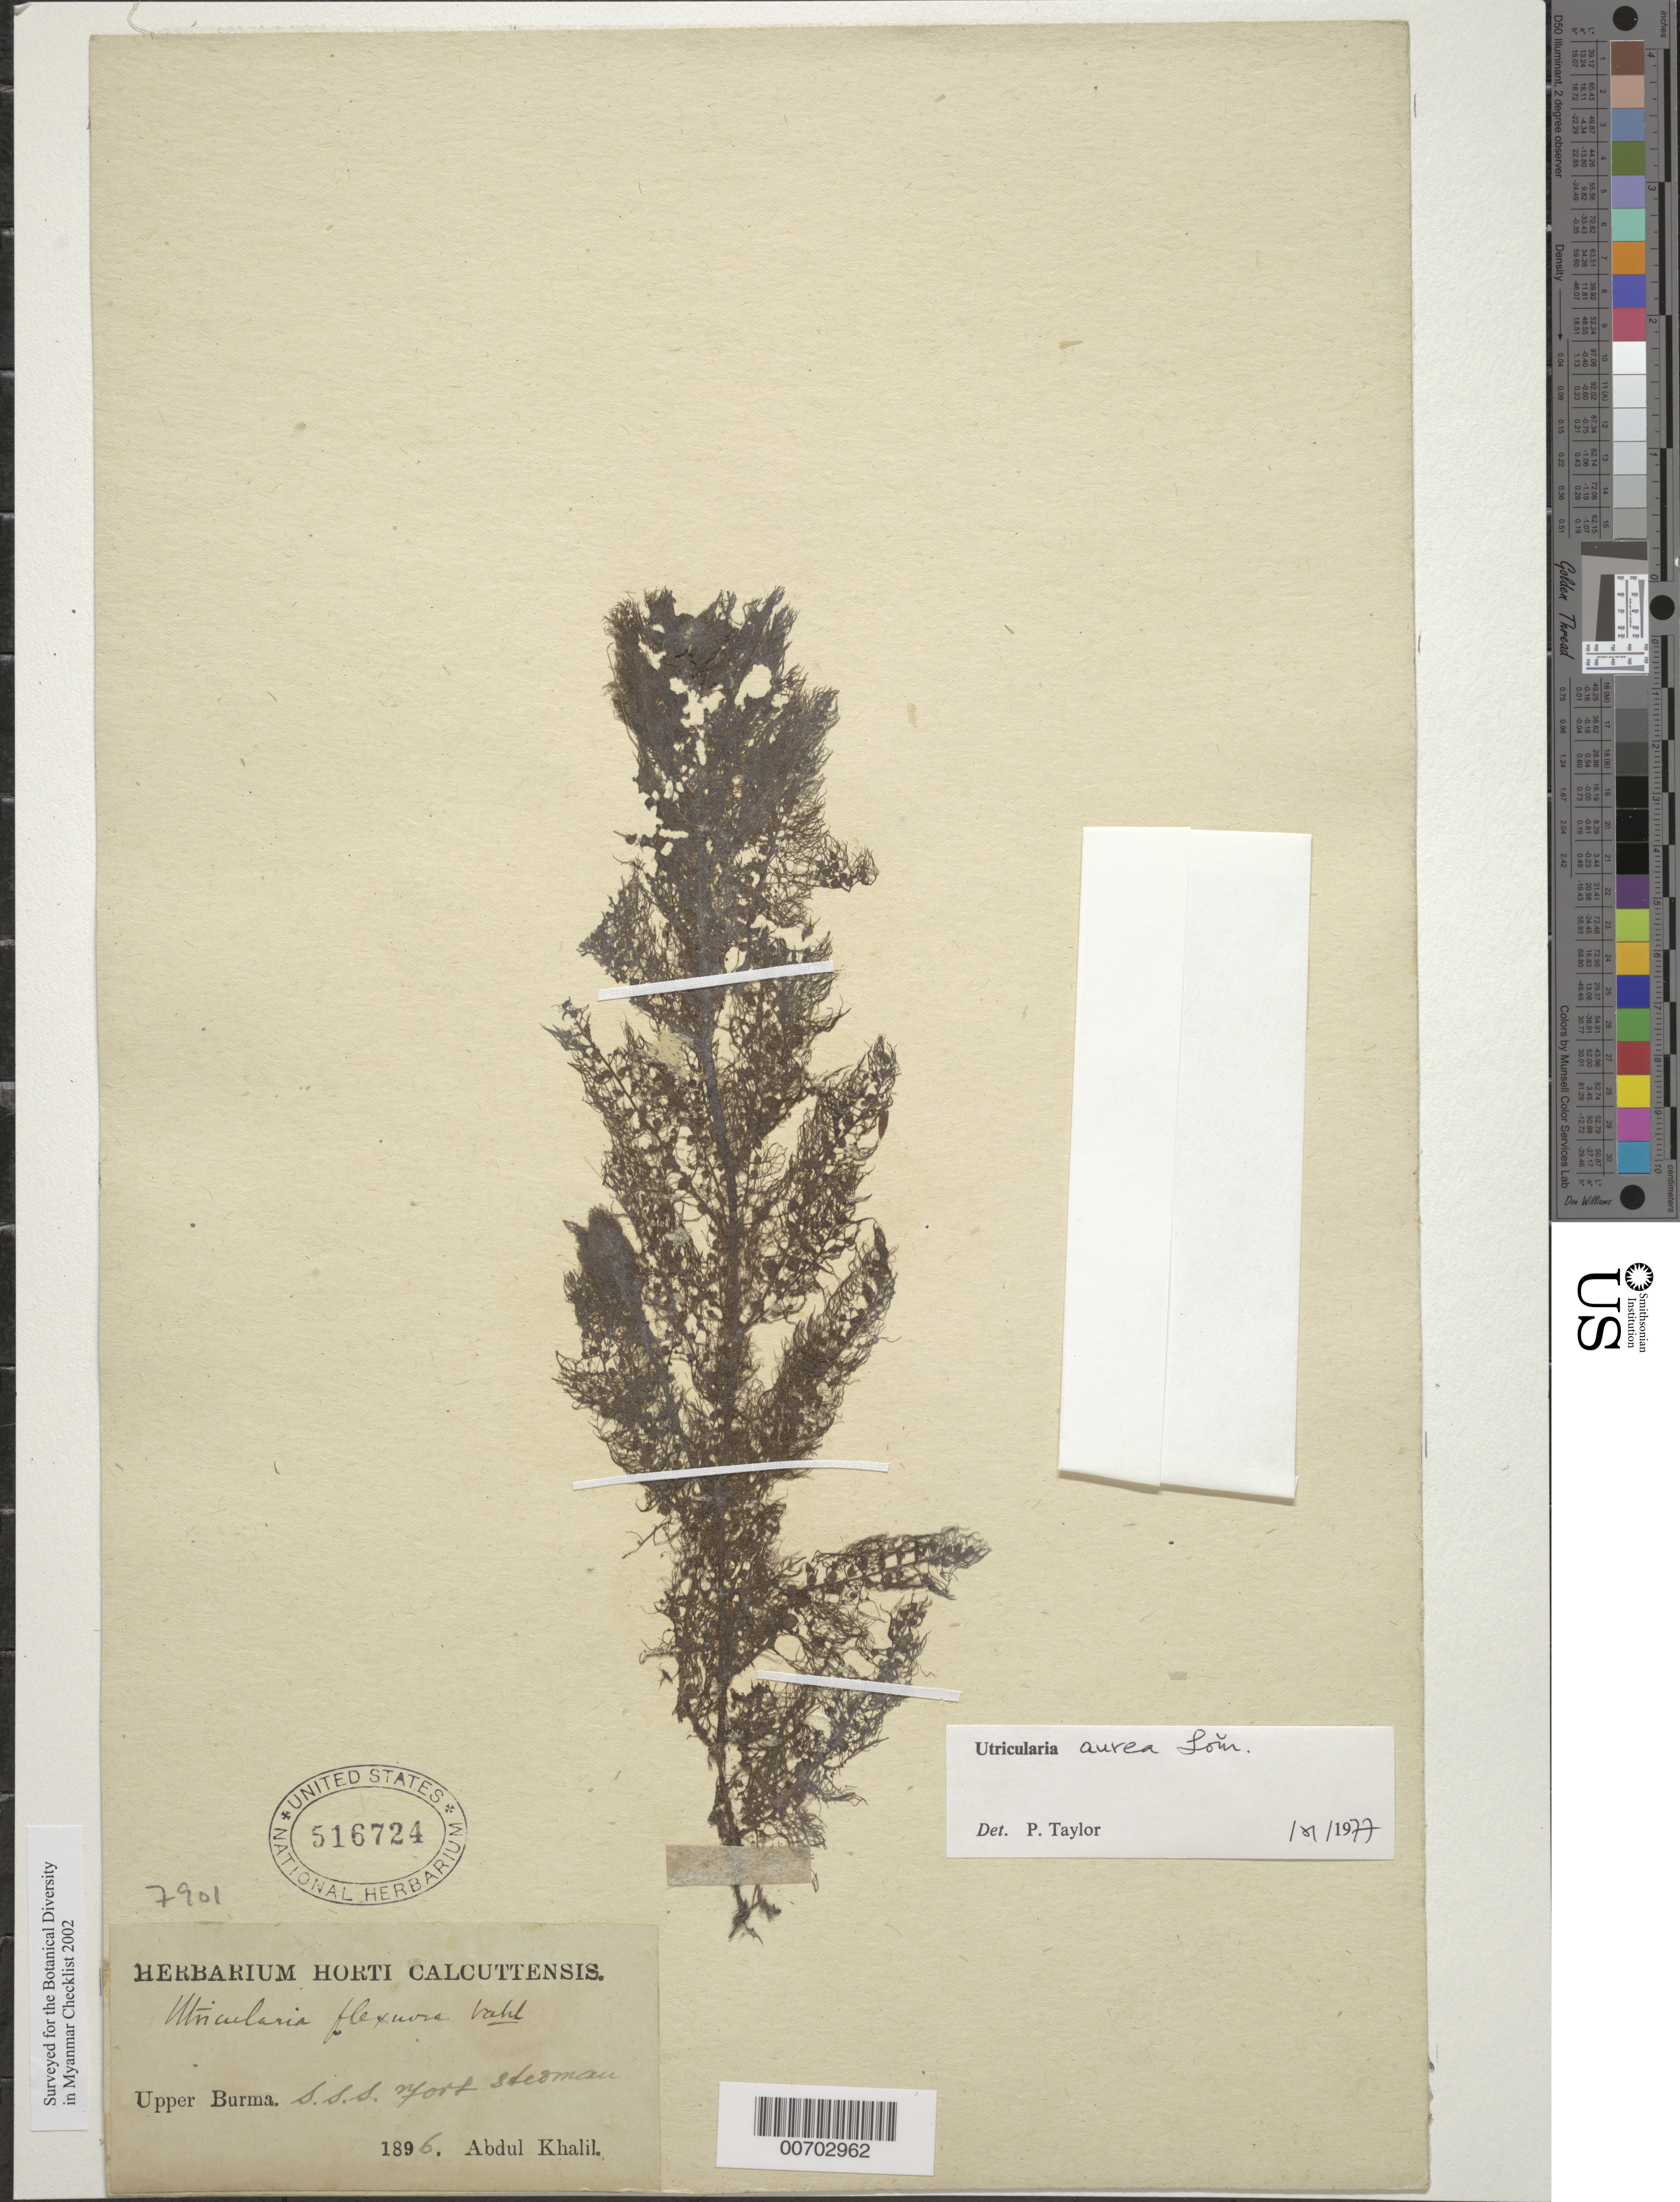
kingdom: Plantae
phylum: Tracheophyta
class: Magnoliopsida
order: Lamiales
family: Lentibulariaceae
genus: Utricularia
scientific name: Utricularia aurea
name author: Lour.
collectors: A. Khalil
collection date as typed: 1896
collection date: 1896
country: Myanmar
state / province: Shan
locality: Fort Stedman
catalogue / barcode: US 516724